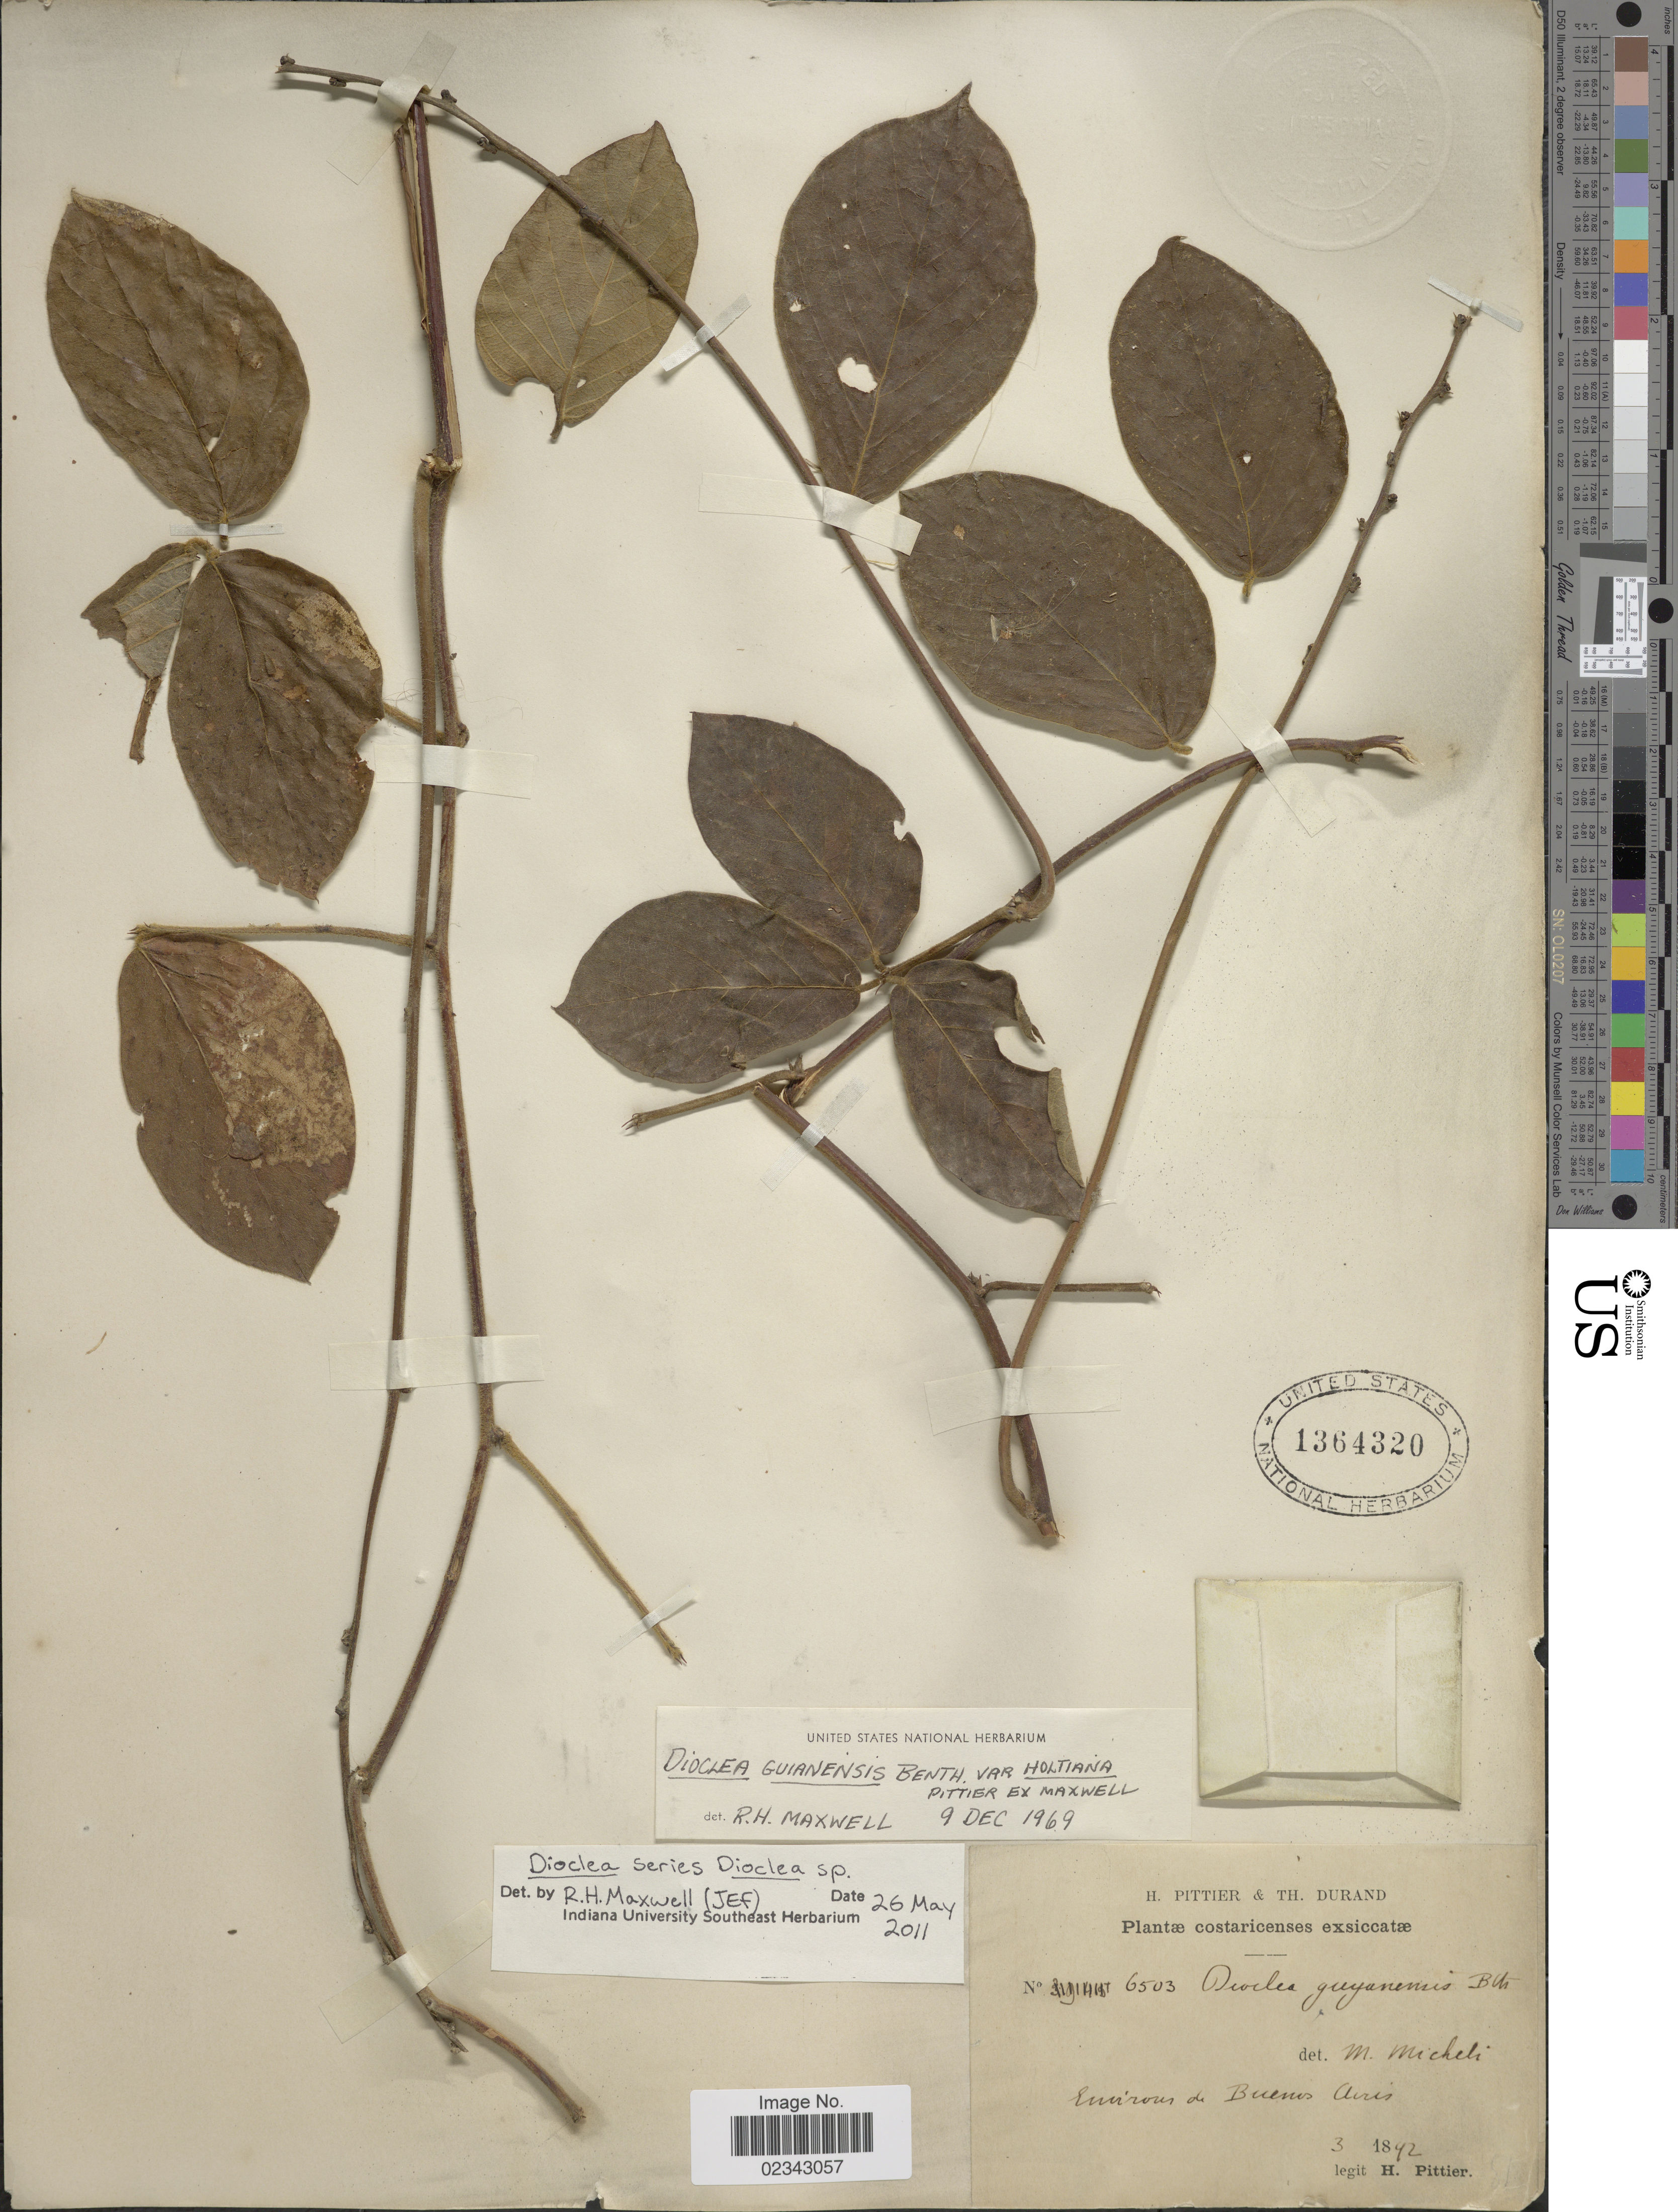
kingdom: Plantae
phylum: Tracheophyta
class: Magnoliopsida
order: Fabales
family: Fabaceae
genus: Dioclea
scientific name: Dioclea sp.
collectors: H. F. Pittier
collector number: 6503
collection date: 1892-03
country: Costa Rica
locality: Environs de Buenos Aires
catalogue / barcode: US 1364320